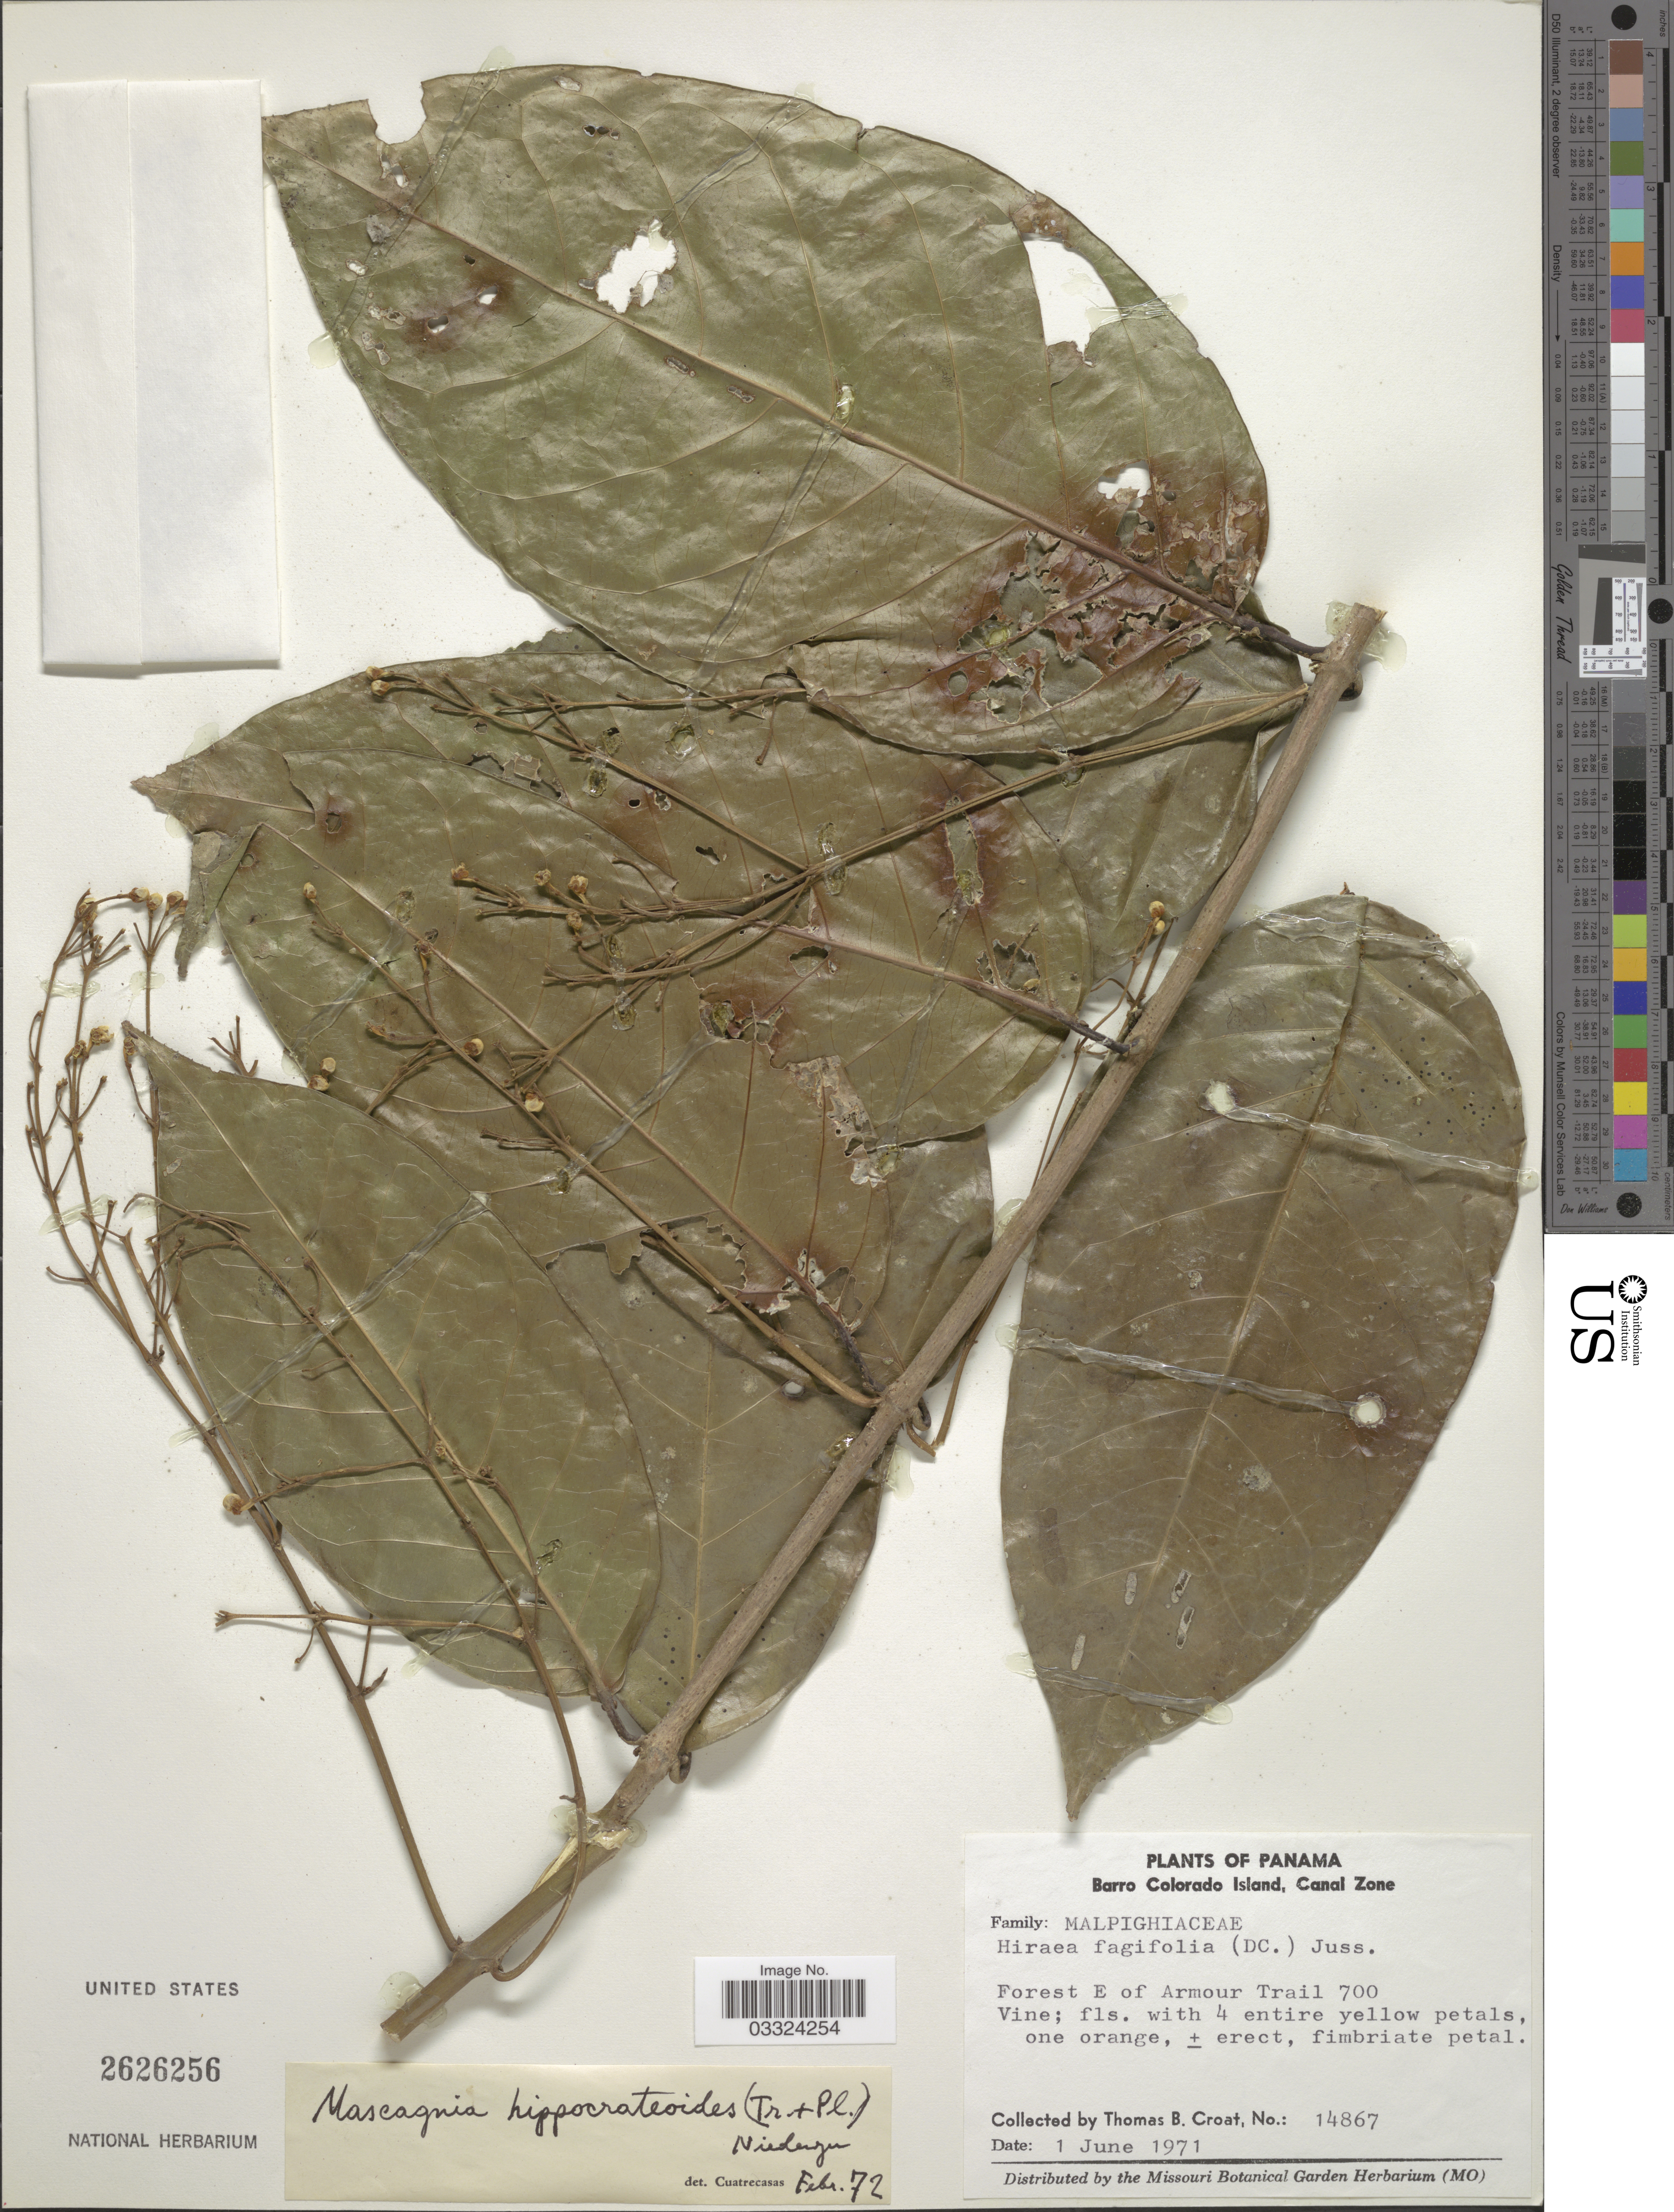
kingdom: Plantae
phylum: Tracheophyta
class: Magnoliopsida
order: Malpighiales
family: Malpighiaceae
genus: Adelphia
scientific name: Adelphia hiraea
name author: (Gaertn.) W.R. Anderson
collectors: T. B. Croat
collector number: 14867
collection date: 1971-06-01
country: Panama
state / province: Panamá Oeste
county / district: Canal Zone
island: Barro Colorado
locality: Barro Colorado Island, Canal Zone. Forest E of Armour Trail 700.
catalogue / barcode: US 2626256